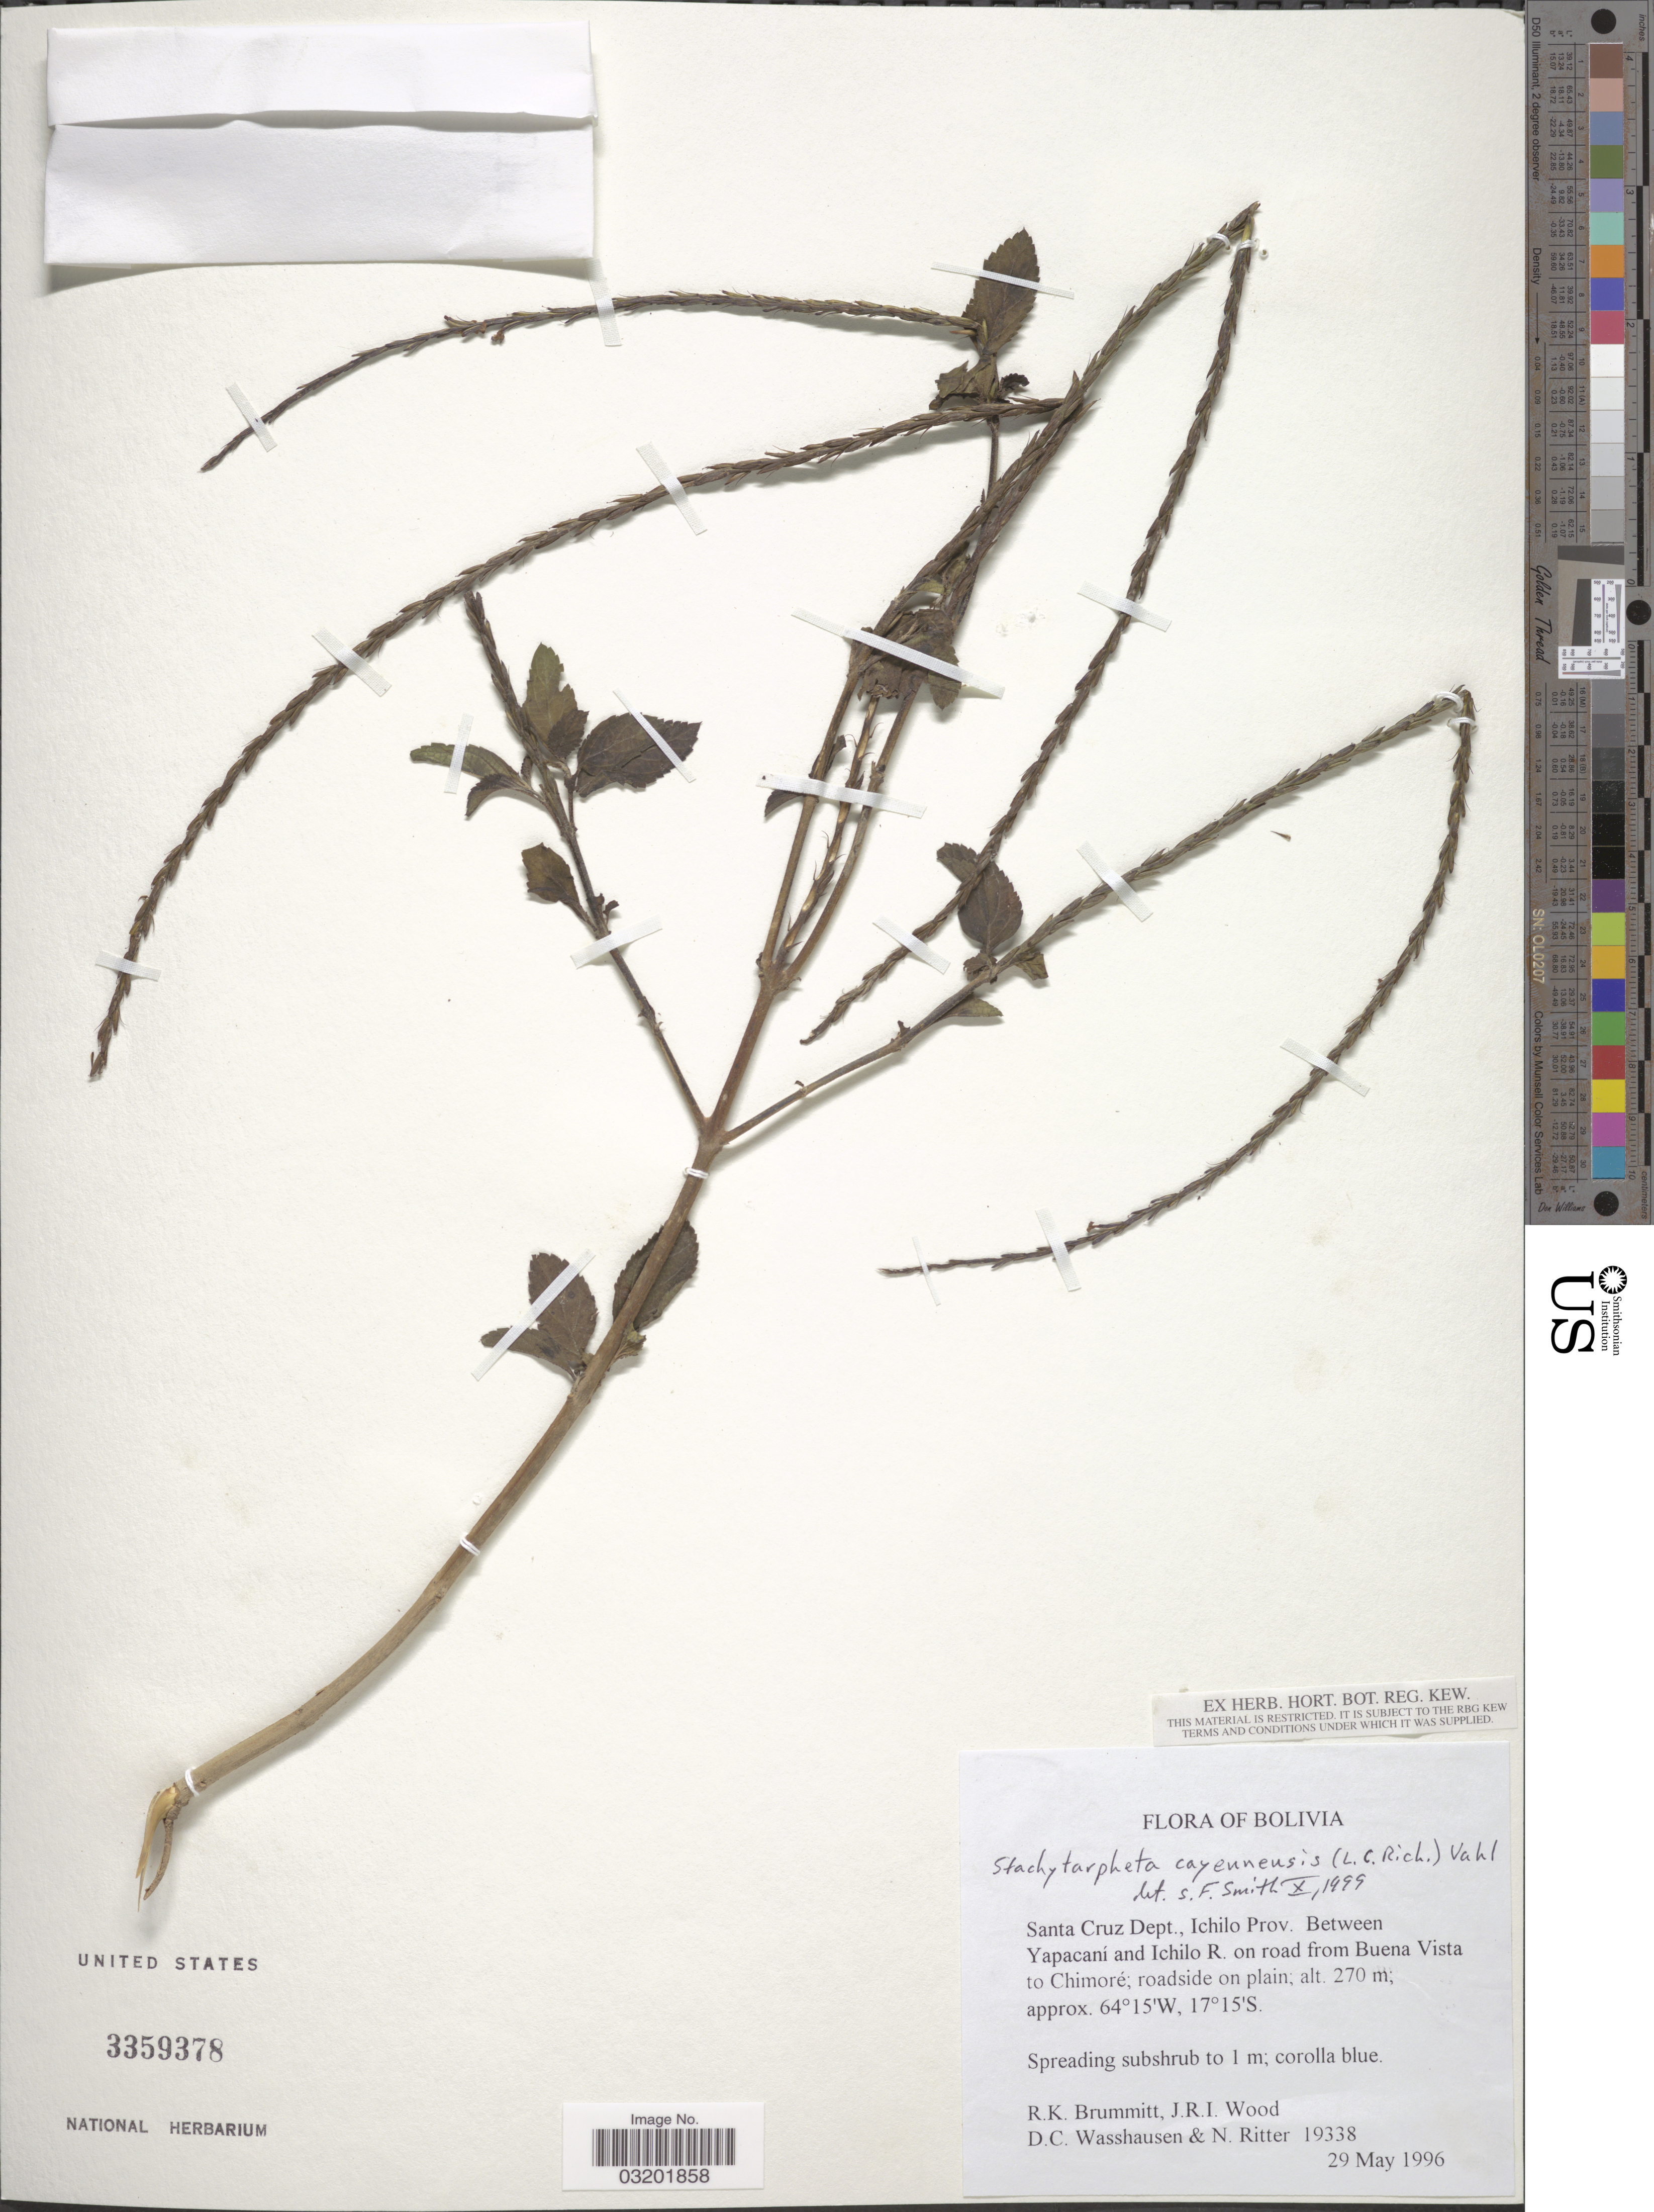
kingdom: Plantae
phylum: Tracheophyta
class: Magnoliopsida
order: Lamiales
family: Verbenaceae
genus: Stachytarpheta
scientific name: Stachytarpheta cayennensis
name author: (Rich.) Vahl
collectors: R. K. Brummitt, J. R. I. Wood, D. C. Wasshausen & N. Ritter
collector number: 19338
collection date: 1996-05-29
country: Bolivia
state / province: Santa Cruz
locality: Santa Cruz Dept., Ichilo Prov. Between Yapacaní and Ichilo R. on road from Buena Vista to Chimoré.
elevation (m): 270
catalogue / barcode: US 3359378